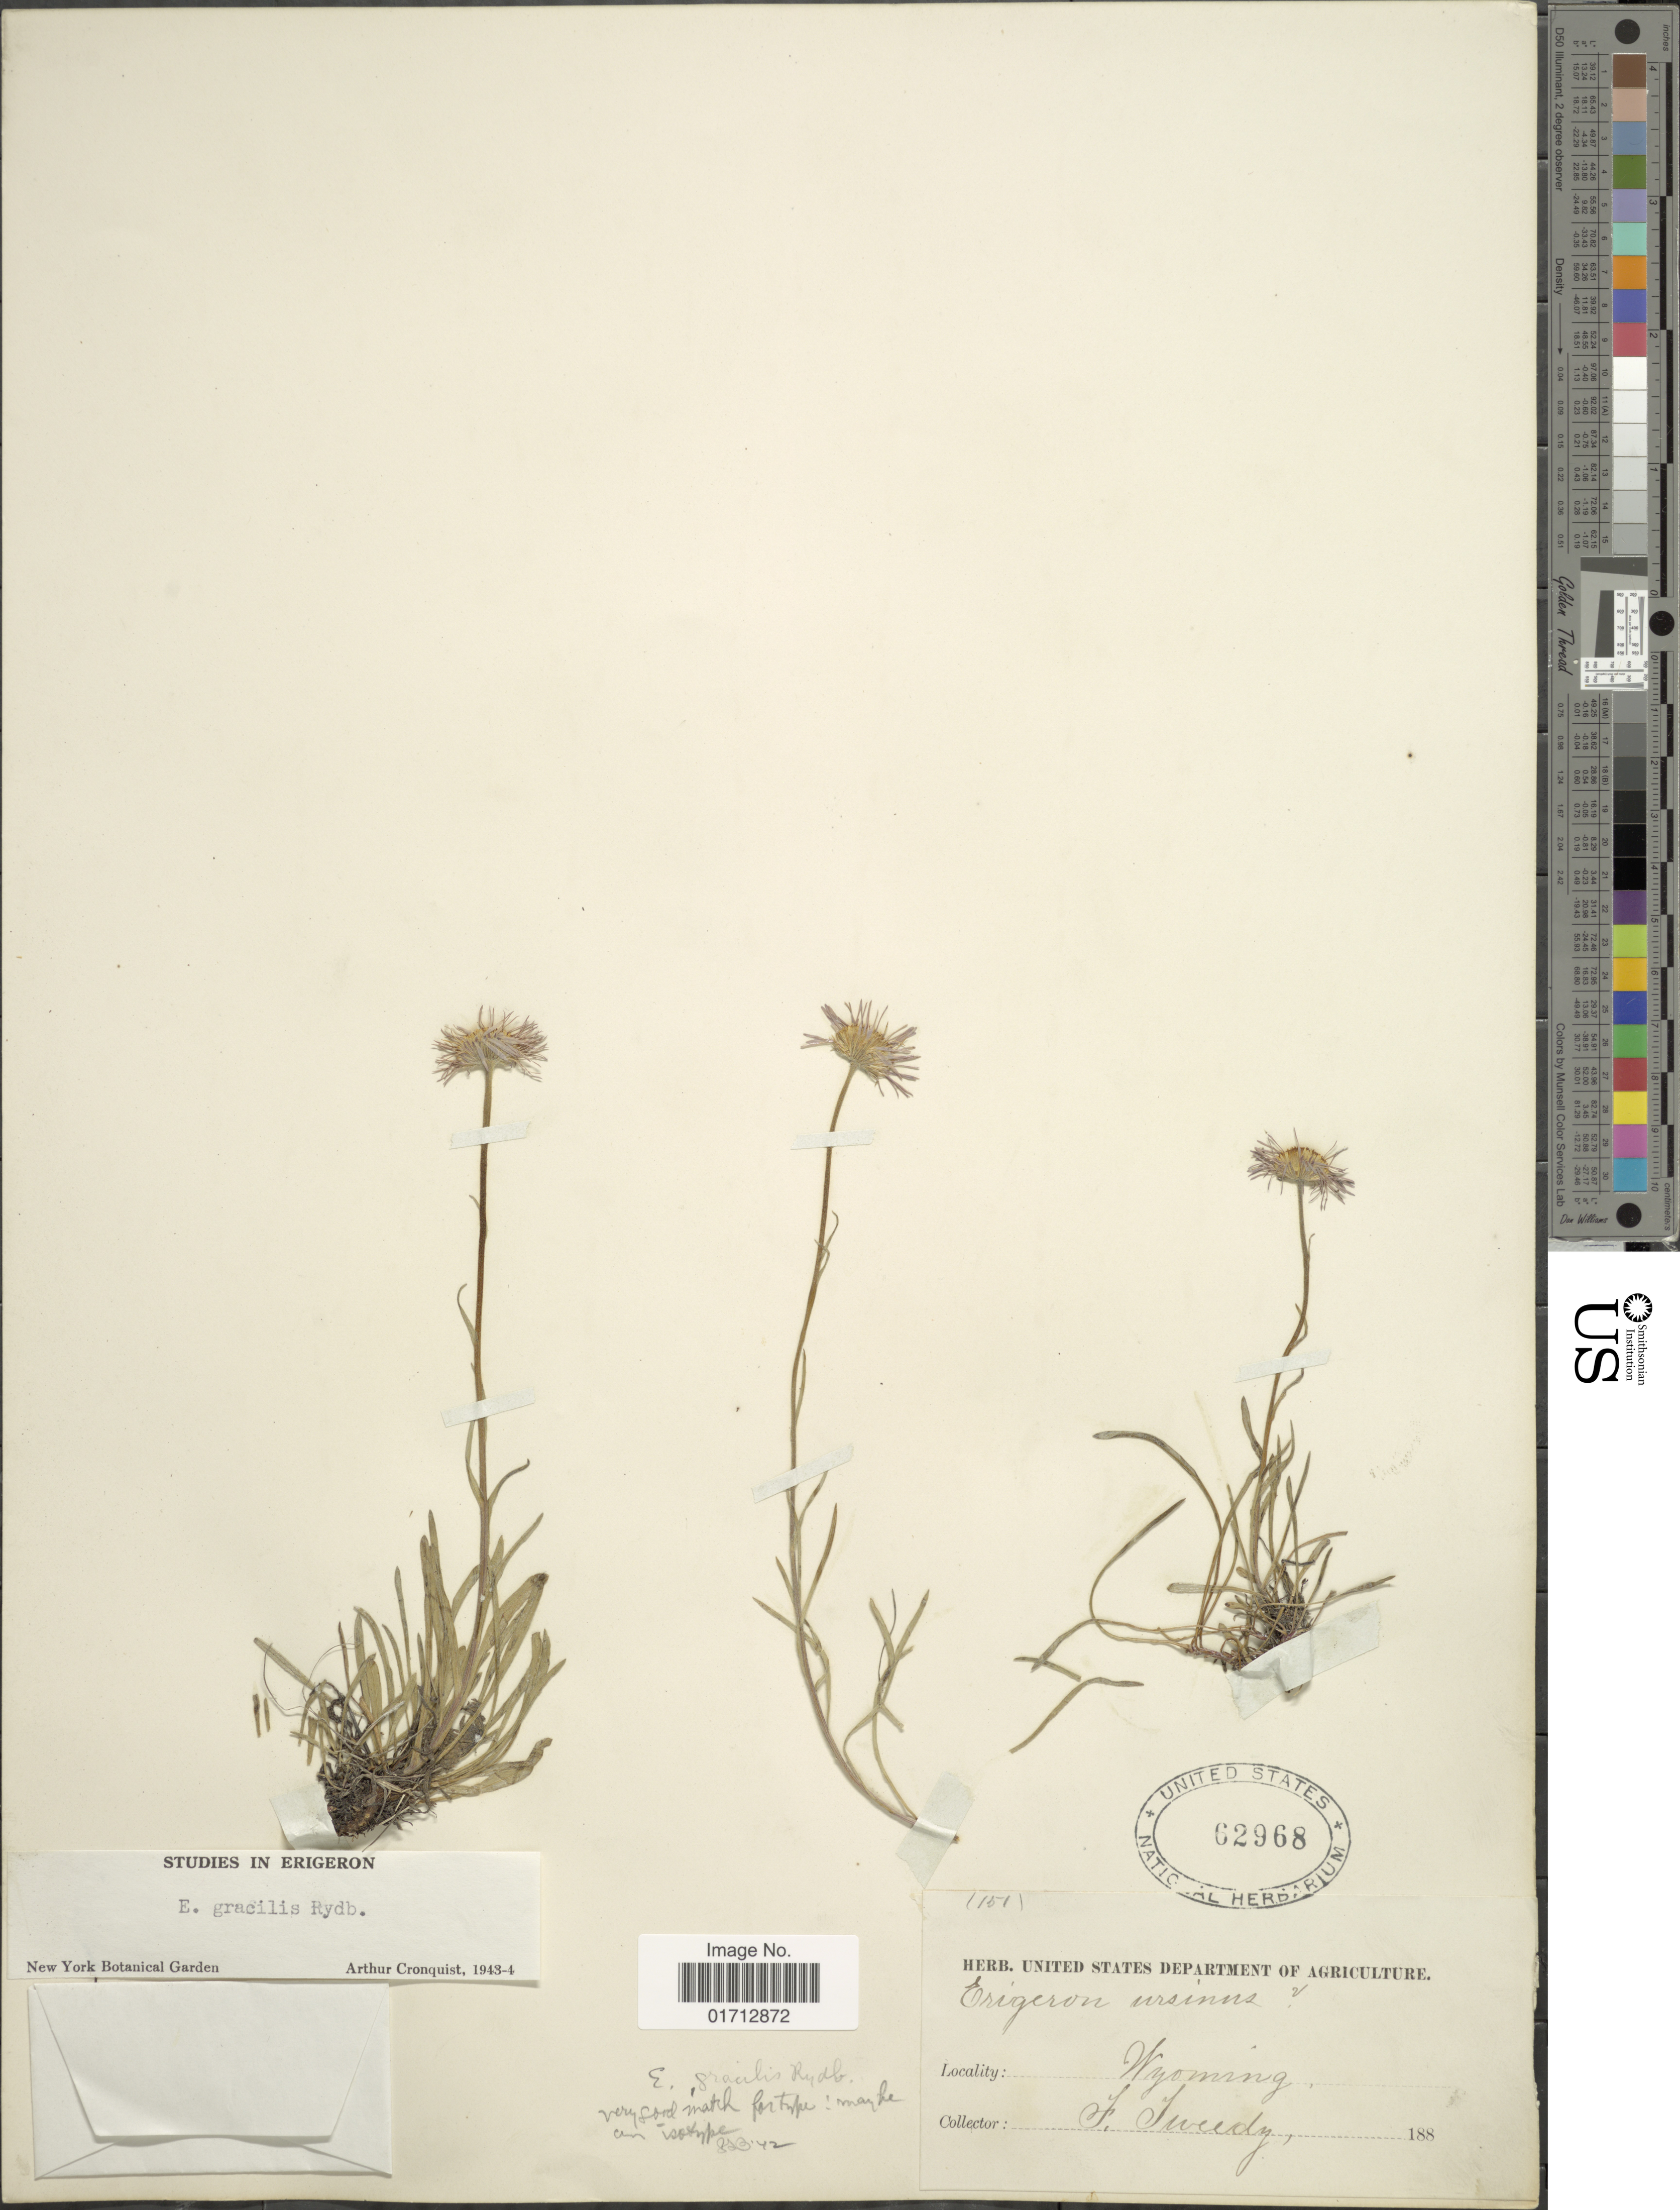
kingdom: Plantae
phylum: Tracheophyta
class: Magnoliopsida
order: Asterales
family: Asteraceae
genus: Erigeron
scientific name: Erigeron gracilis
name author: Rydb.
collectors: F. Tweedy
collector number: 1151*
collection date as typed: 188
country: United States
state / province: Wyoming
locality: Wyoming.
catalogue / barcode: US 62968